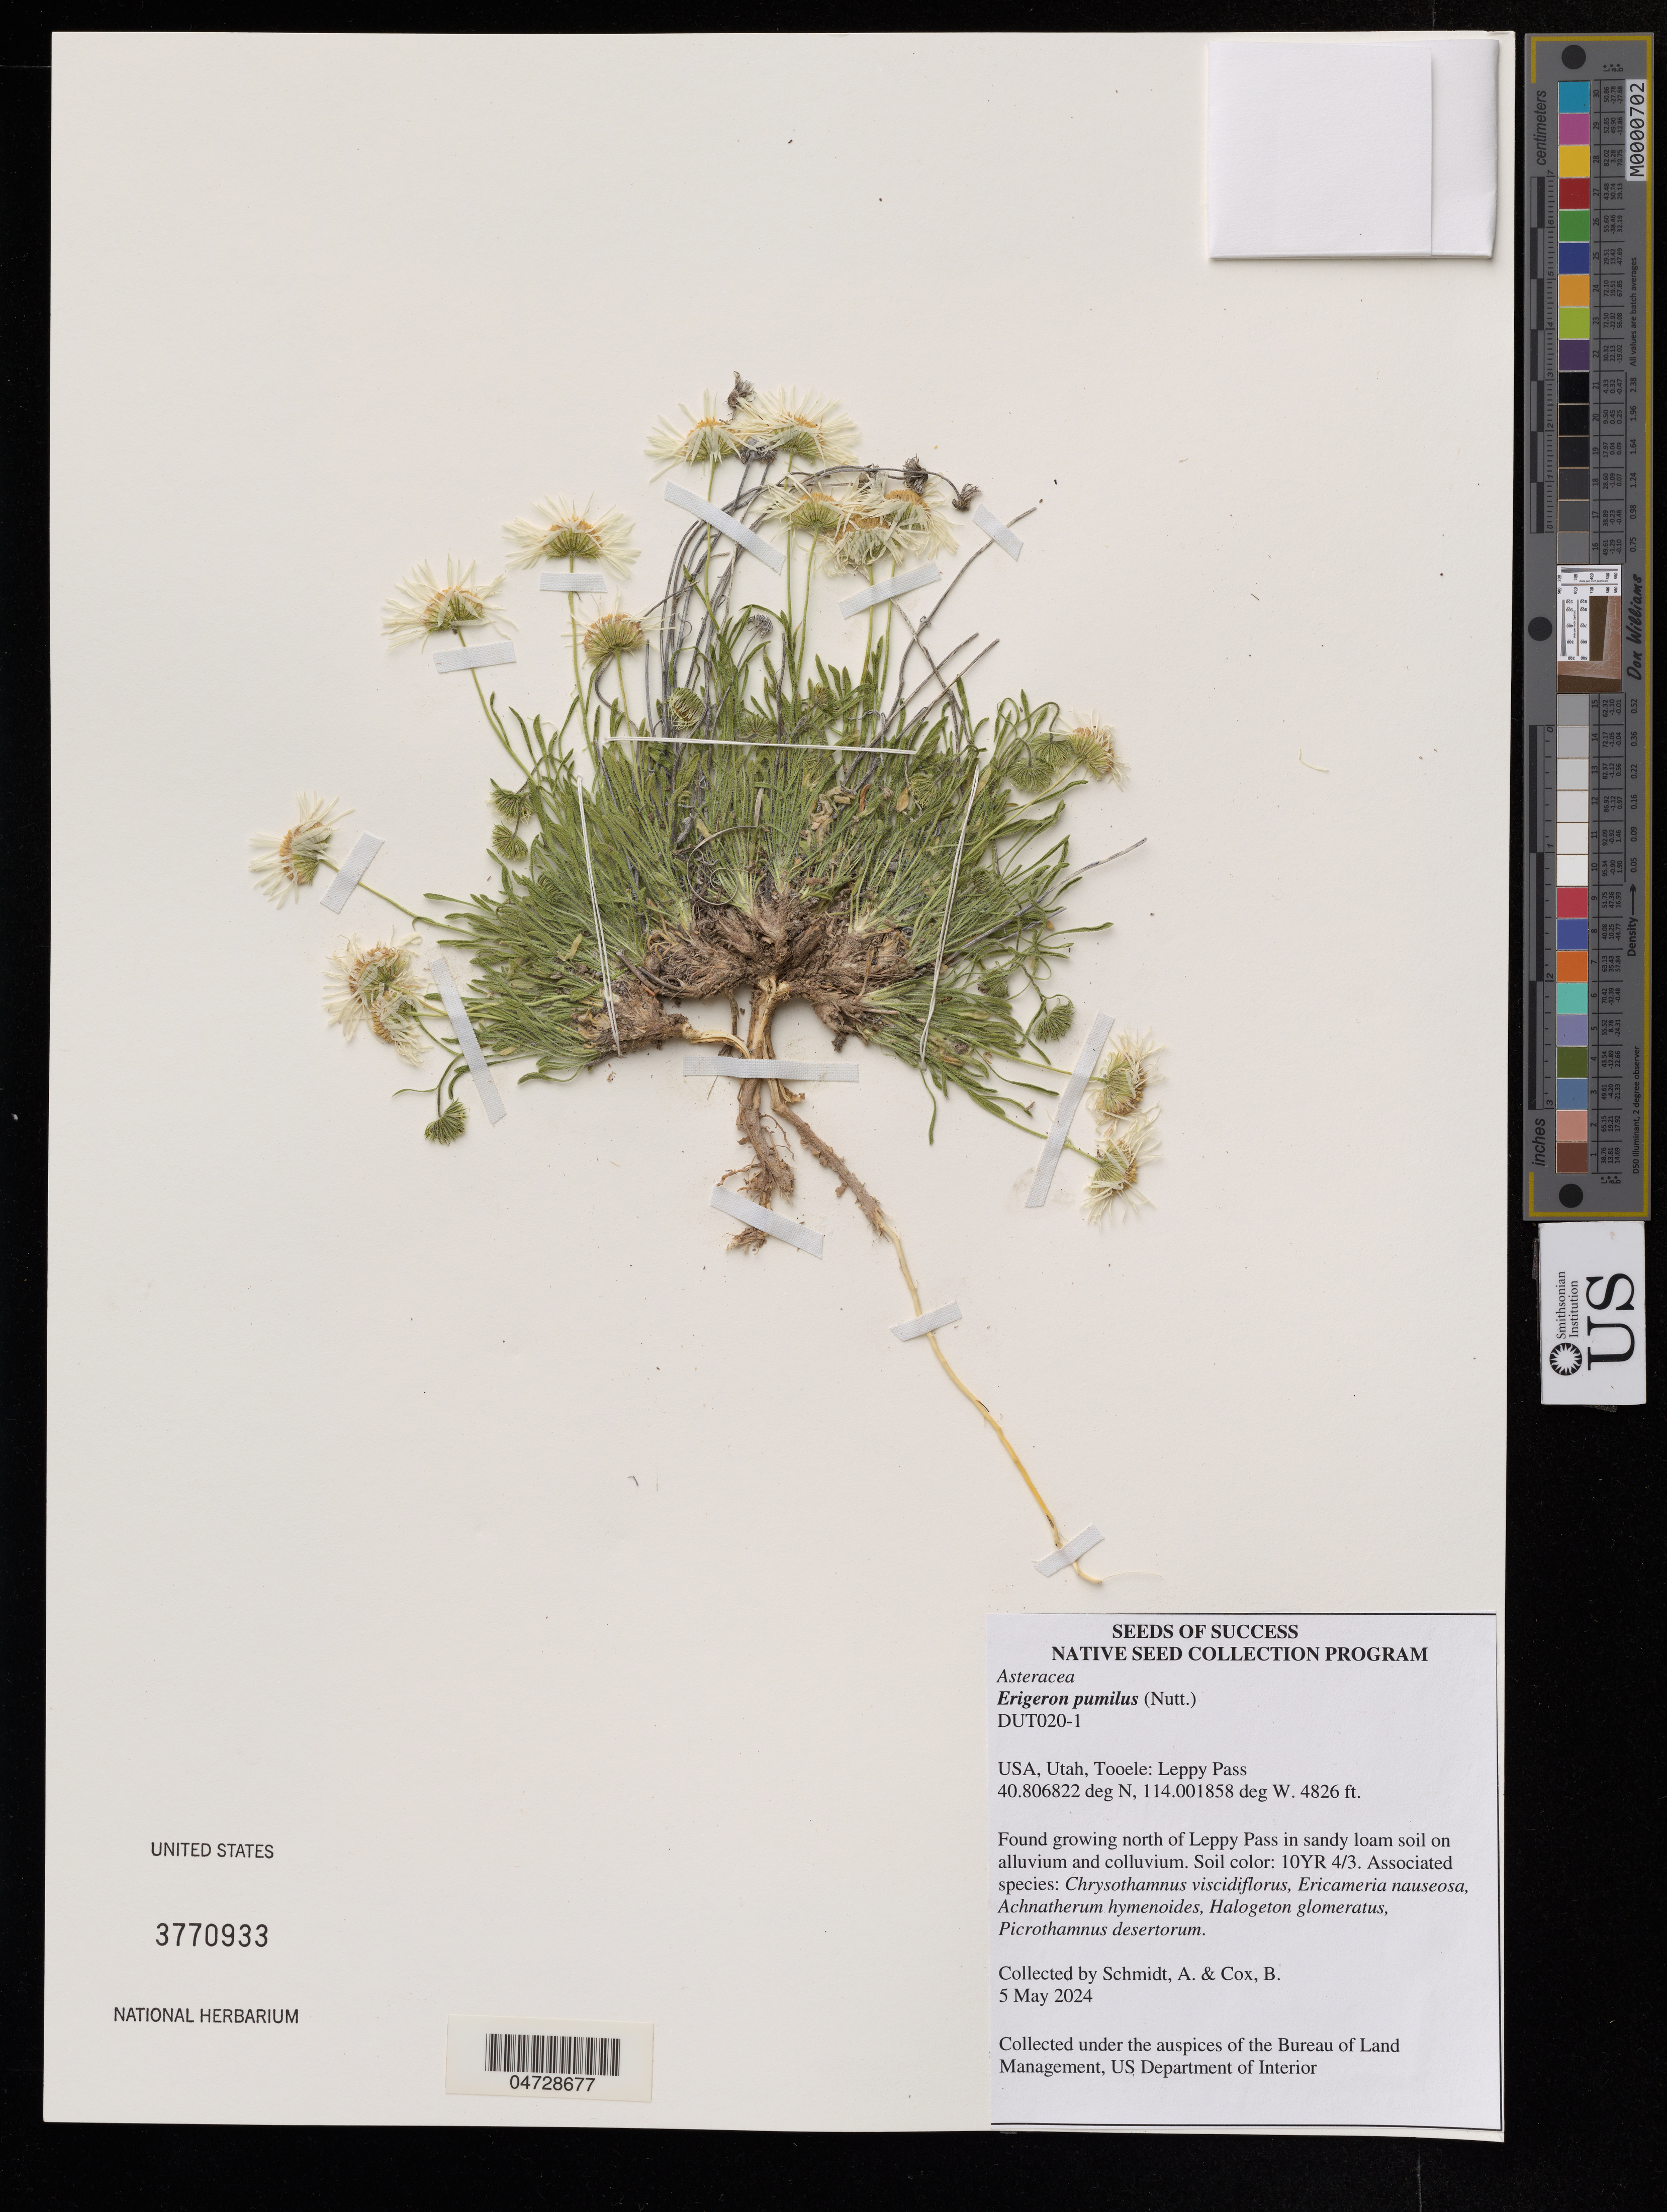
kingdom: Plantae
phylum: Tracheophyta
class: Magnoliopsida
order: Asterales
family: Asteraceae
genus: Erigeron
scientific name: Erigeron pumilus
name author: Nutt.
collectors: A. Schmidt & B. Cox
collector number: DUT020-1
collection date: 2024-05-05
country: United States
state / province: Utah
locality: Tooele: Leppy Pass, Found growing north of Leppy Pass in sandy loam soil on alluvium and colluvium.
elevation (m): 1471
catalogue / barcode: US 3770933